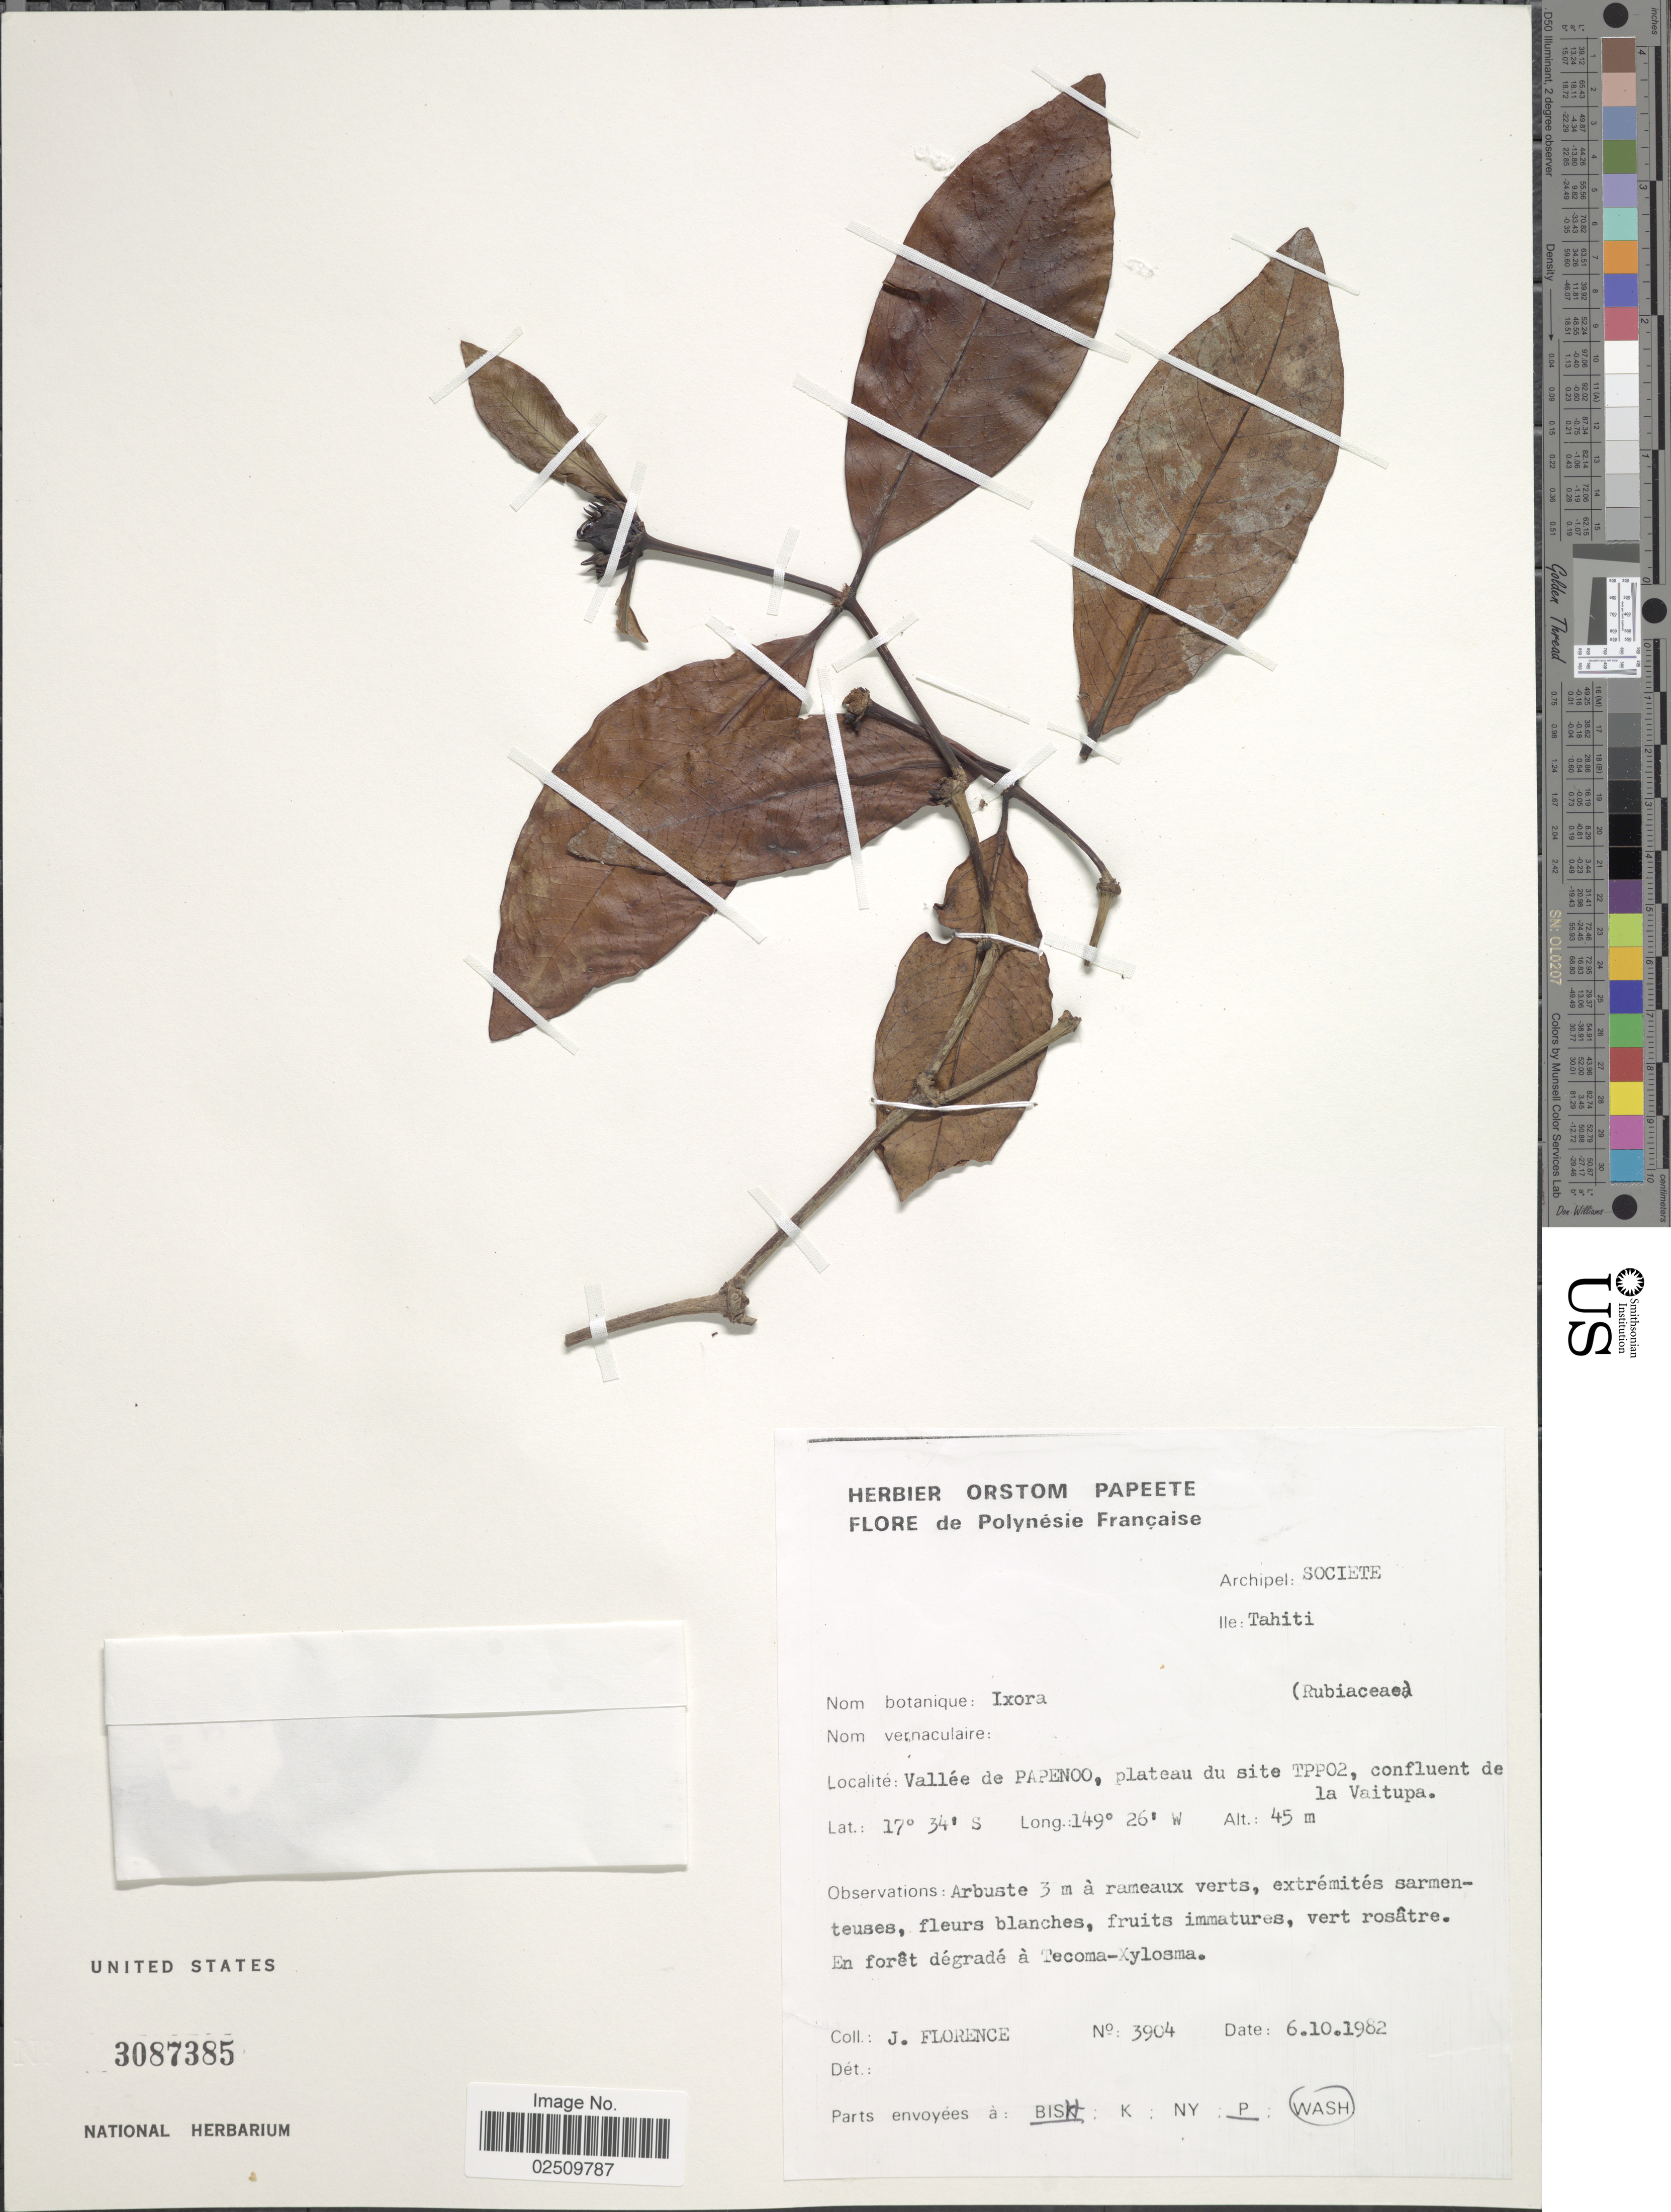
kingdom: Plantae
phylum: Tracheophyta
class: Magnoliopsida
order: Gentianales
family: Rubiaceae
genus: Ixora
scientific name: Ixora sp.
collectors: J. Florence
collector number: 3904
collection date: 1982-10-03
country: French Polynesia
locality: Polynesie Francaise. Archipel: Societe. Ile: Tahiti. Vallee de Papenoo, plateau du site TPP02, confluent de la Vaitupa.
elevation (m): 45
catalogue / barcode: US 3087385